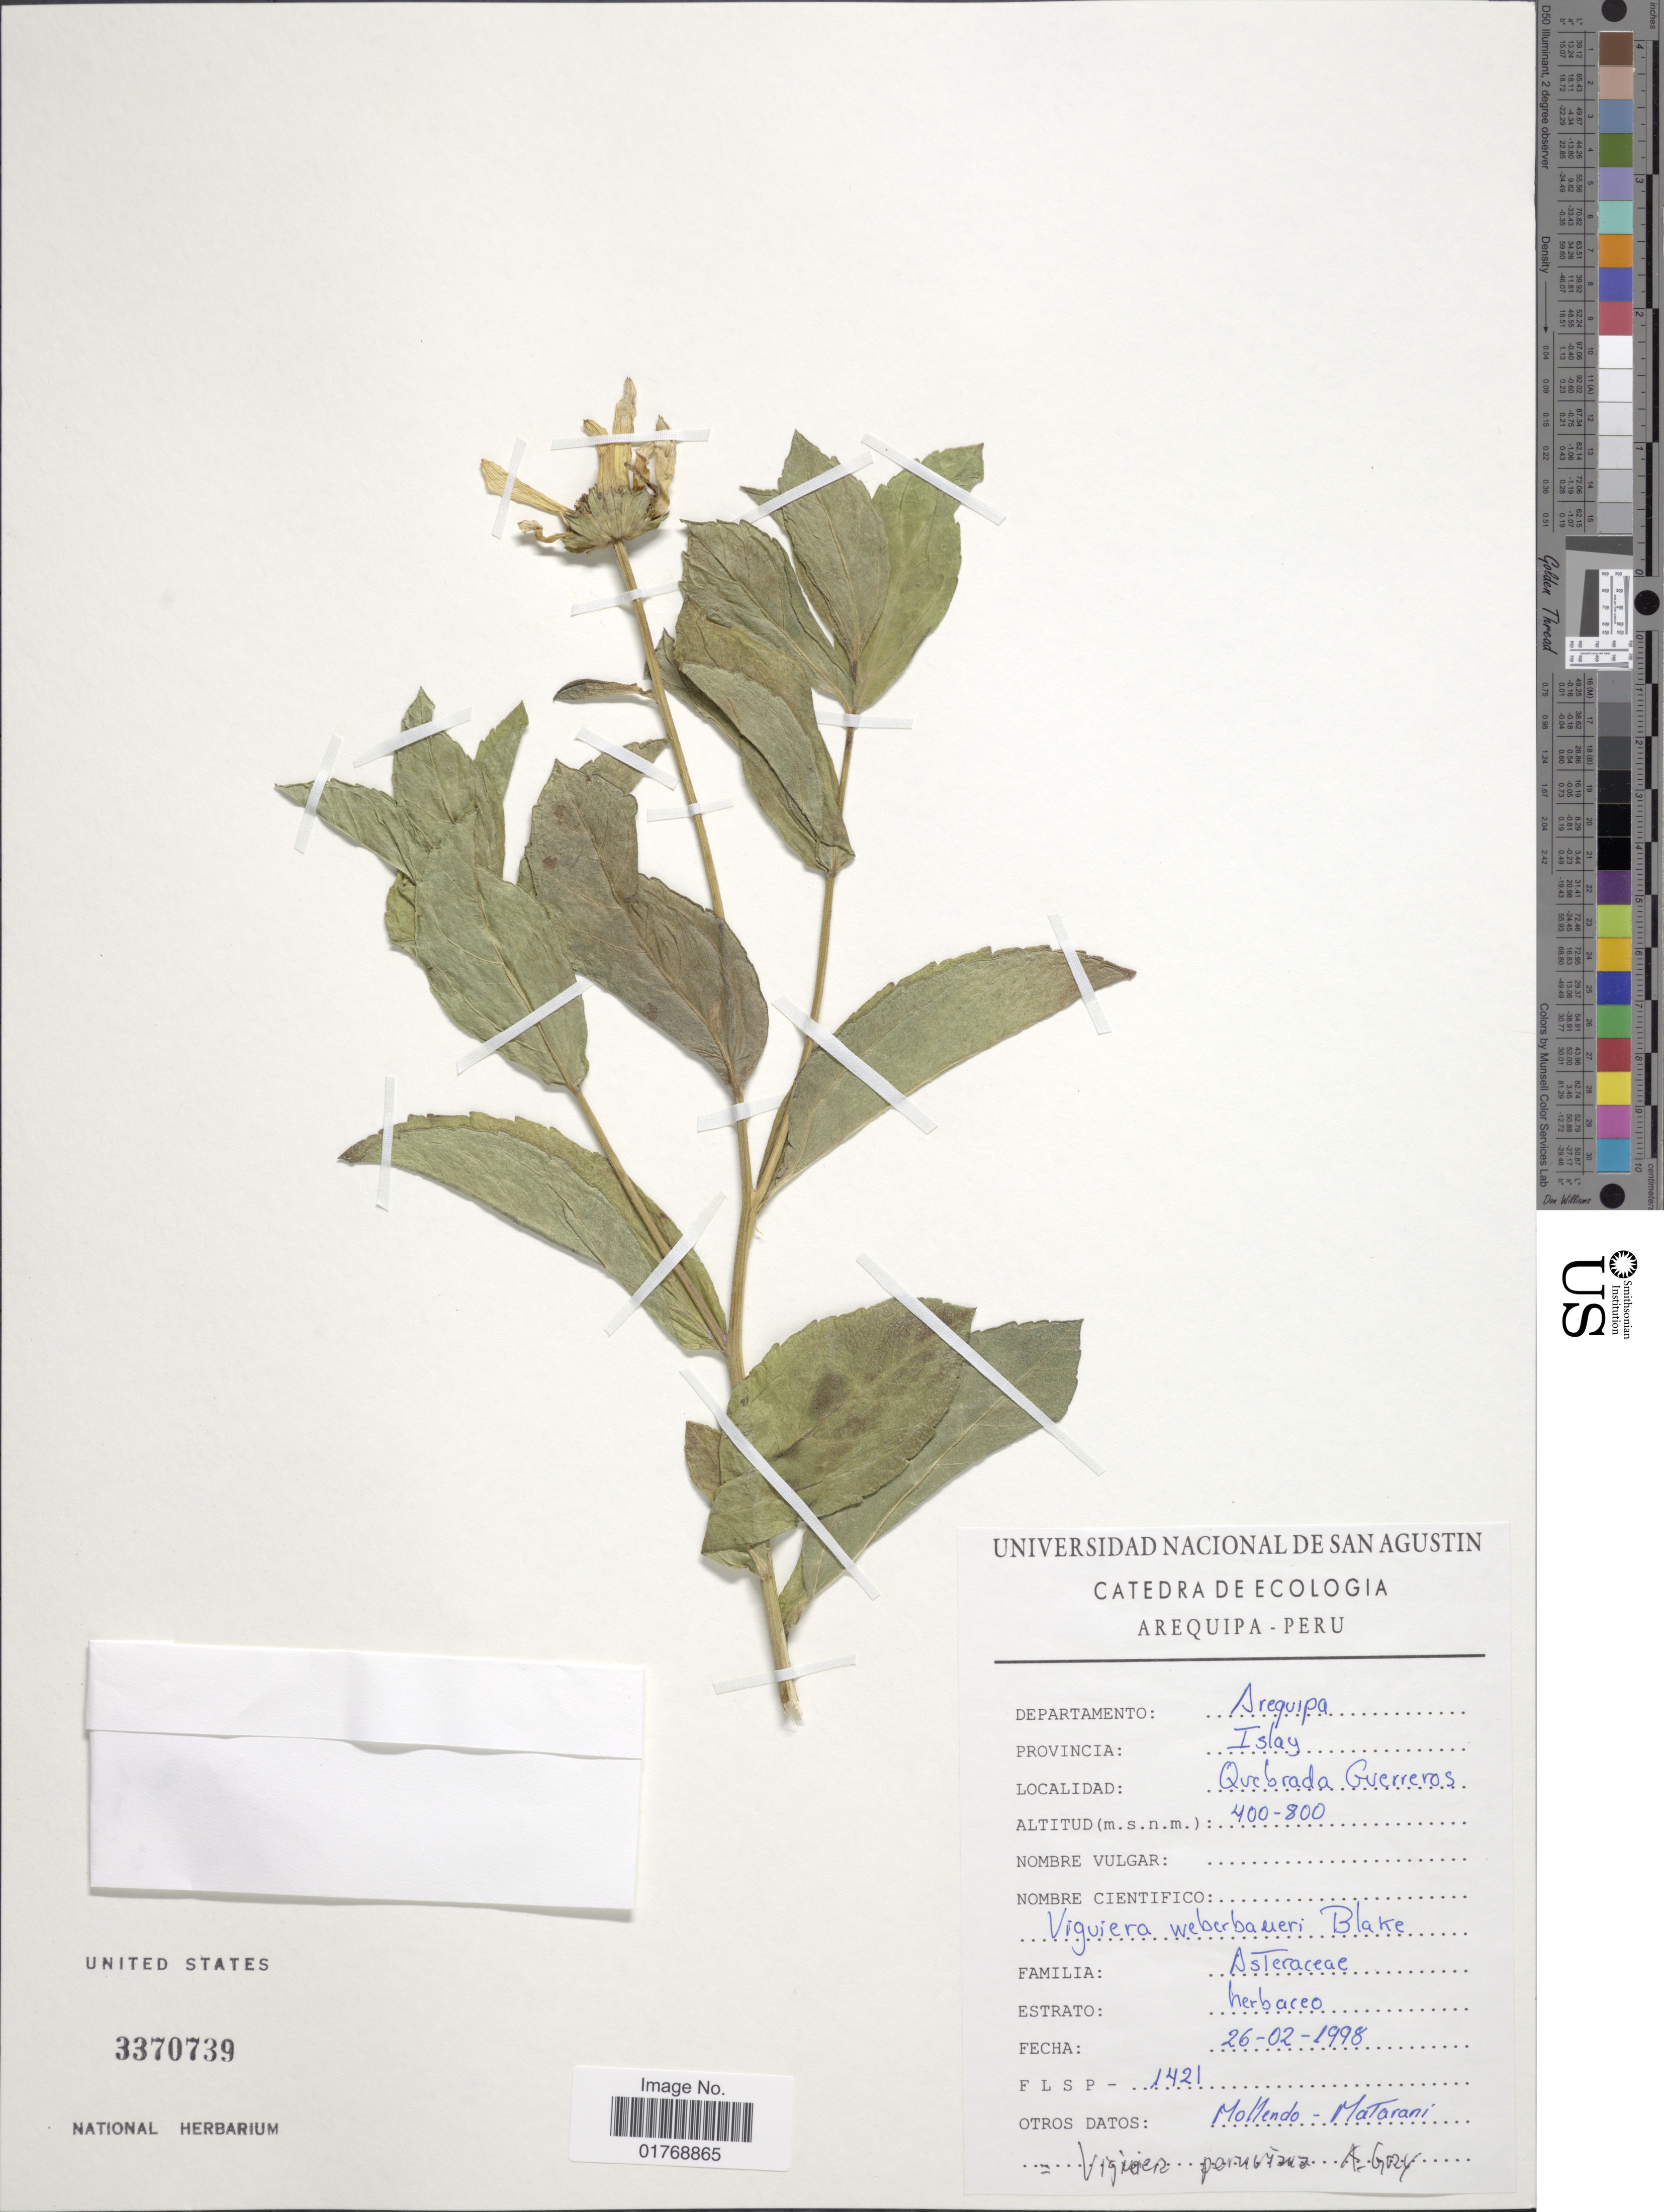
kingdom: Plantae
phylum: Tracheophyta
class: Magnoliopsida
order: Asterales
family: Asteraceae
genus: Viguiera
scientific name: Viguiera peruviana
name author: A. Gray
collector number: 1421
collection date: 1998-02-26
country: Peru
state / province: Arequipa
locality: Departamento: Arequipa. Provincia: Islay. Quebrada Guerreros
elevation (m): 400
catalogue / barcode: US 3370739